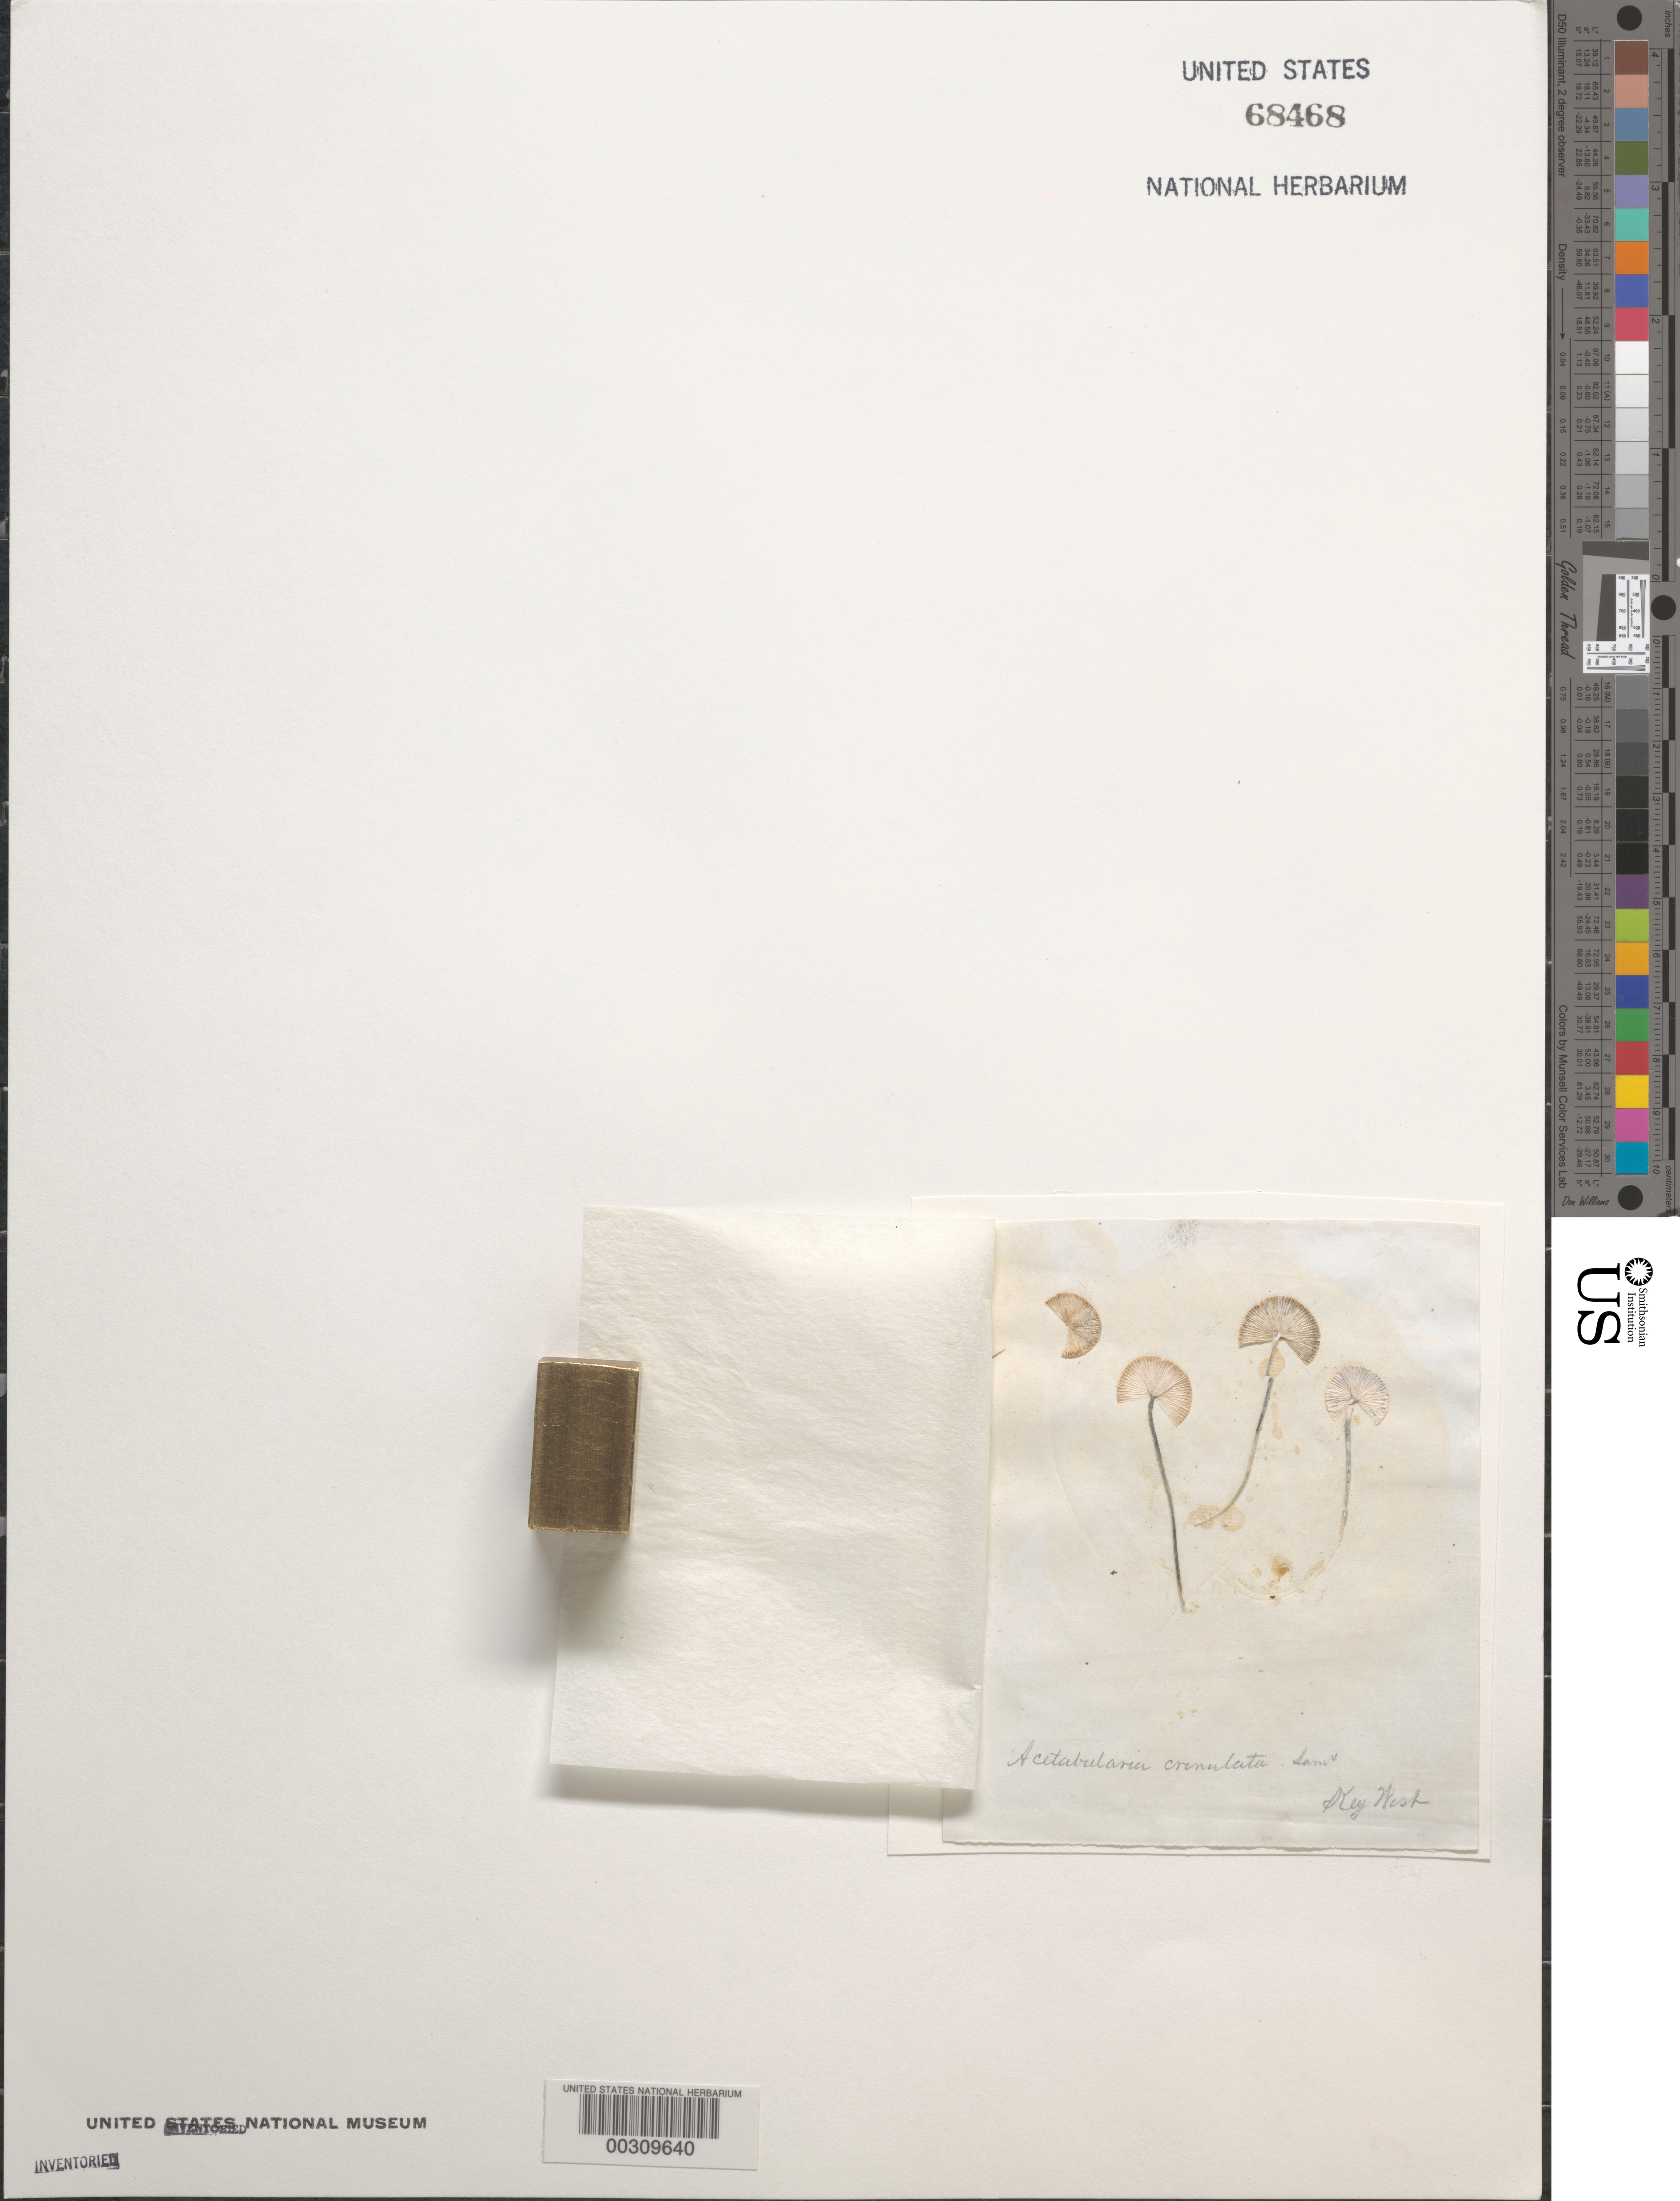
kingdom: Plantae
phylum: Chlorophyta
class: Ulvophyceae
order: Dasycladales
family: Polyphysaceae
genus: Acetabularia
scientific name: Acetabularia acetabulum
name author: J.V.Lamouroux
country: United States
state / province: Florida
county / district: Monroe County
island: Key West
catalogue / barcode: US 68468